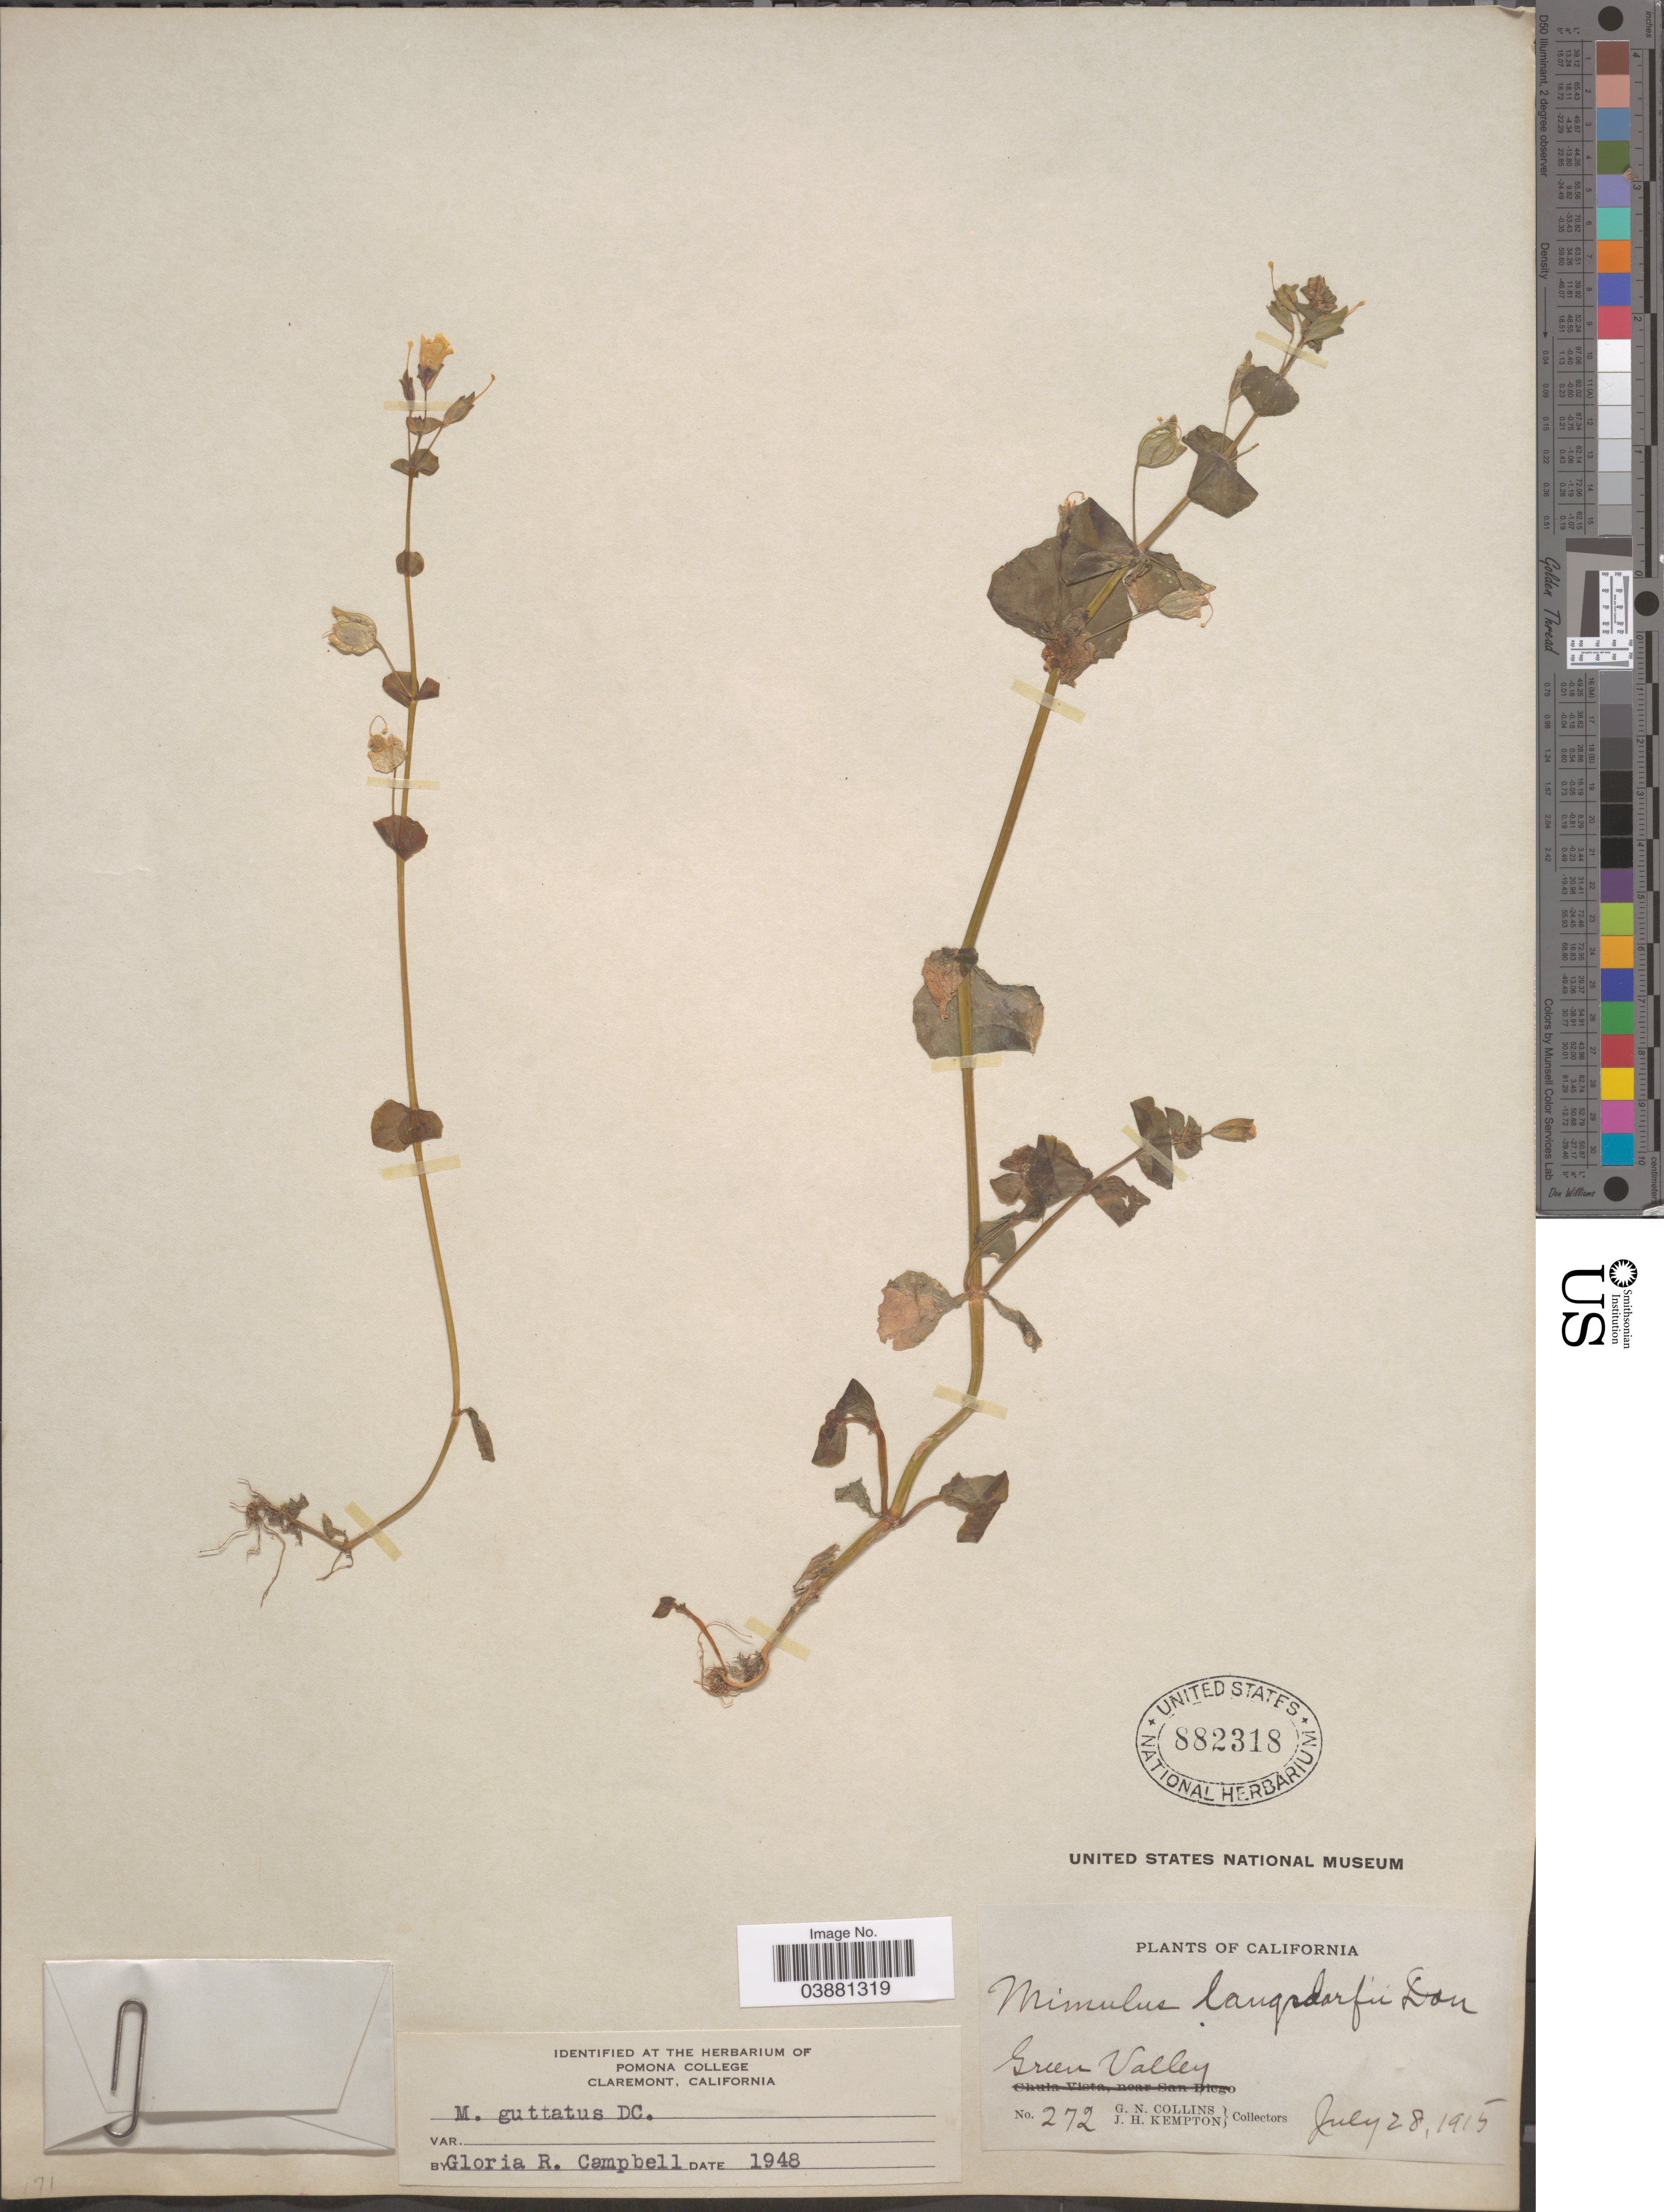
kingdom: Plantae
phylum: Tracheophyta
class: Magnoliopsida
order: Lamiales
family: Phrymaceae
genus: Mimulus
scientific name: Mimulus guttatus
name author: DC.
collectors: G. Collins & J. H. Kempton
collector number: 272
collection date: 1915-07-28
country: United States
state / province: California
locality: Green Valley.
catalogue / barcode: US 882318